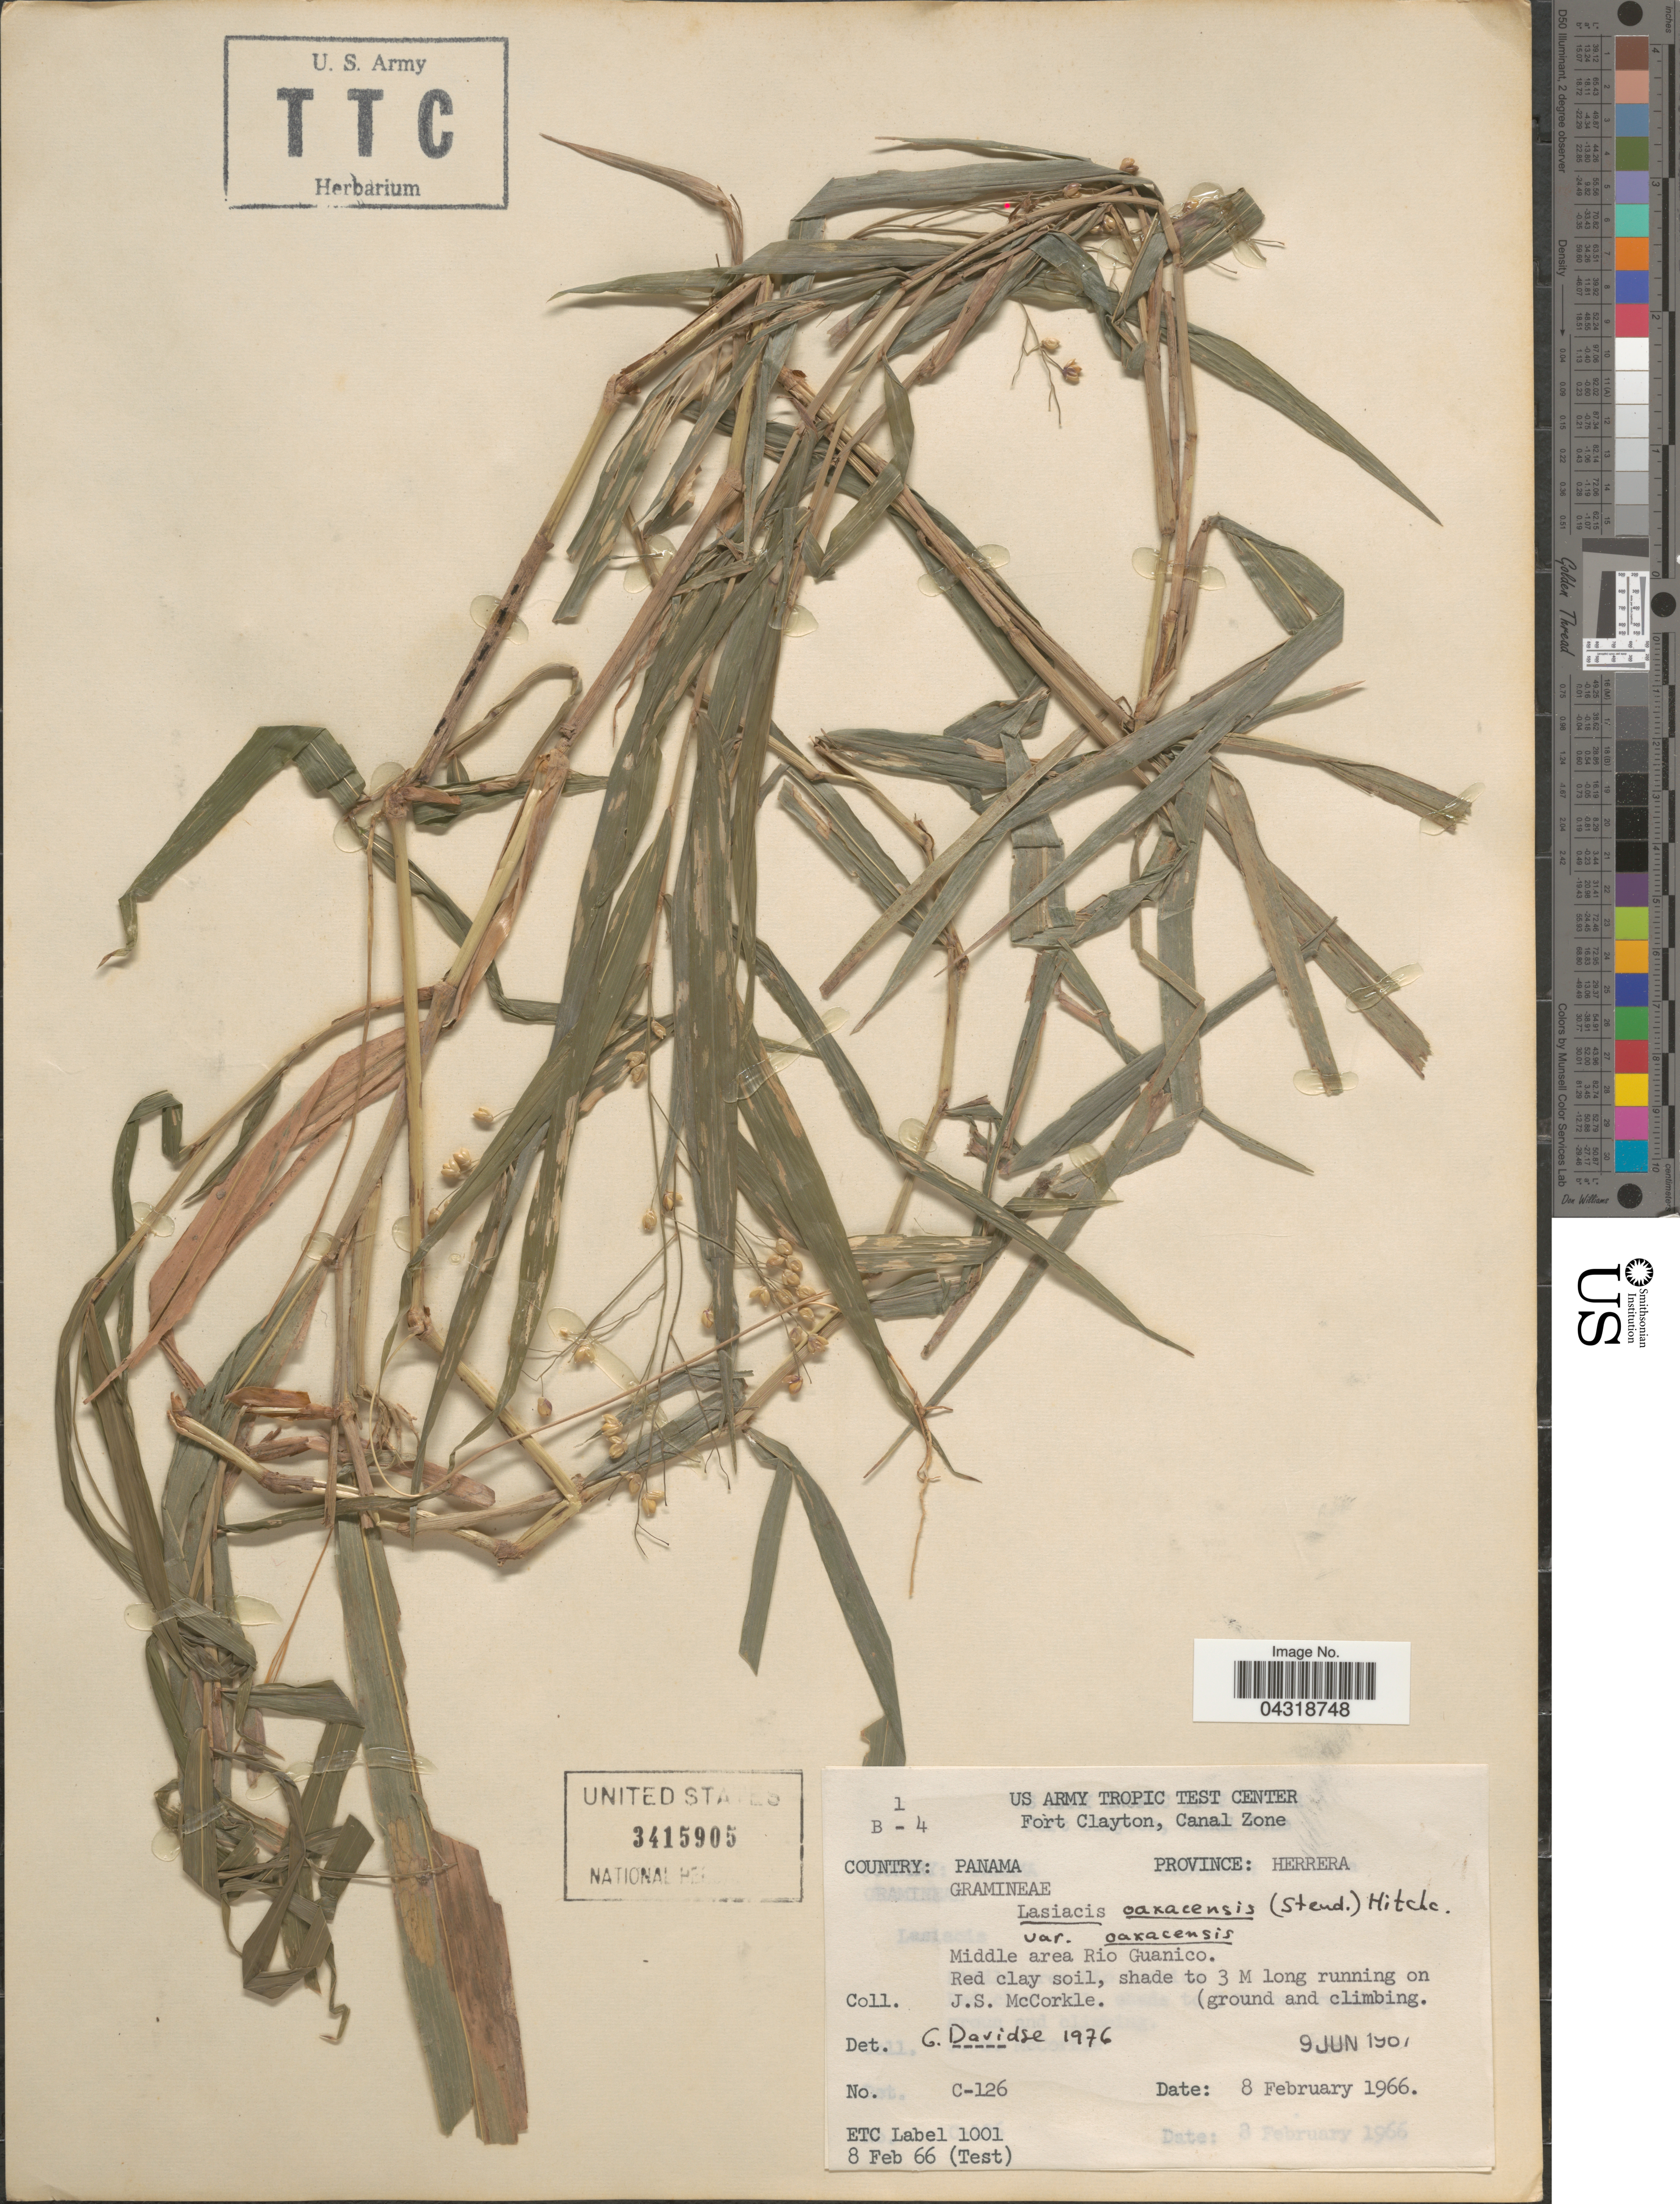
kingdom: Plantae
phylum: Tracheophyta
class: Liliopsida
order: Poales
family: Poaceae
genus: Lasiacis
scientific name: Lasiacis oaxacensis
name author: (Steud.) Hitchc.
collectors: J. McCorkle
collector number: C-126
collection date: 1967-06-09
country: Panama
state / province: Herrera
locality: Middle area Rio Guanico.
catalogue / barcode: US 3415905